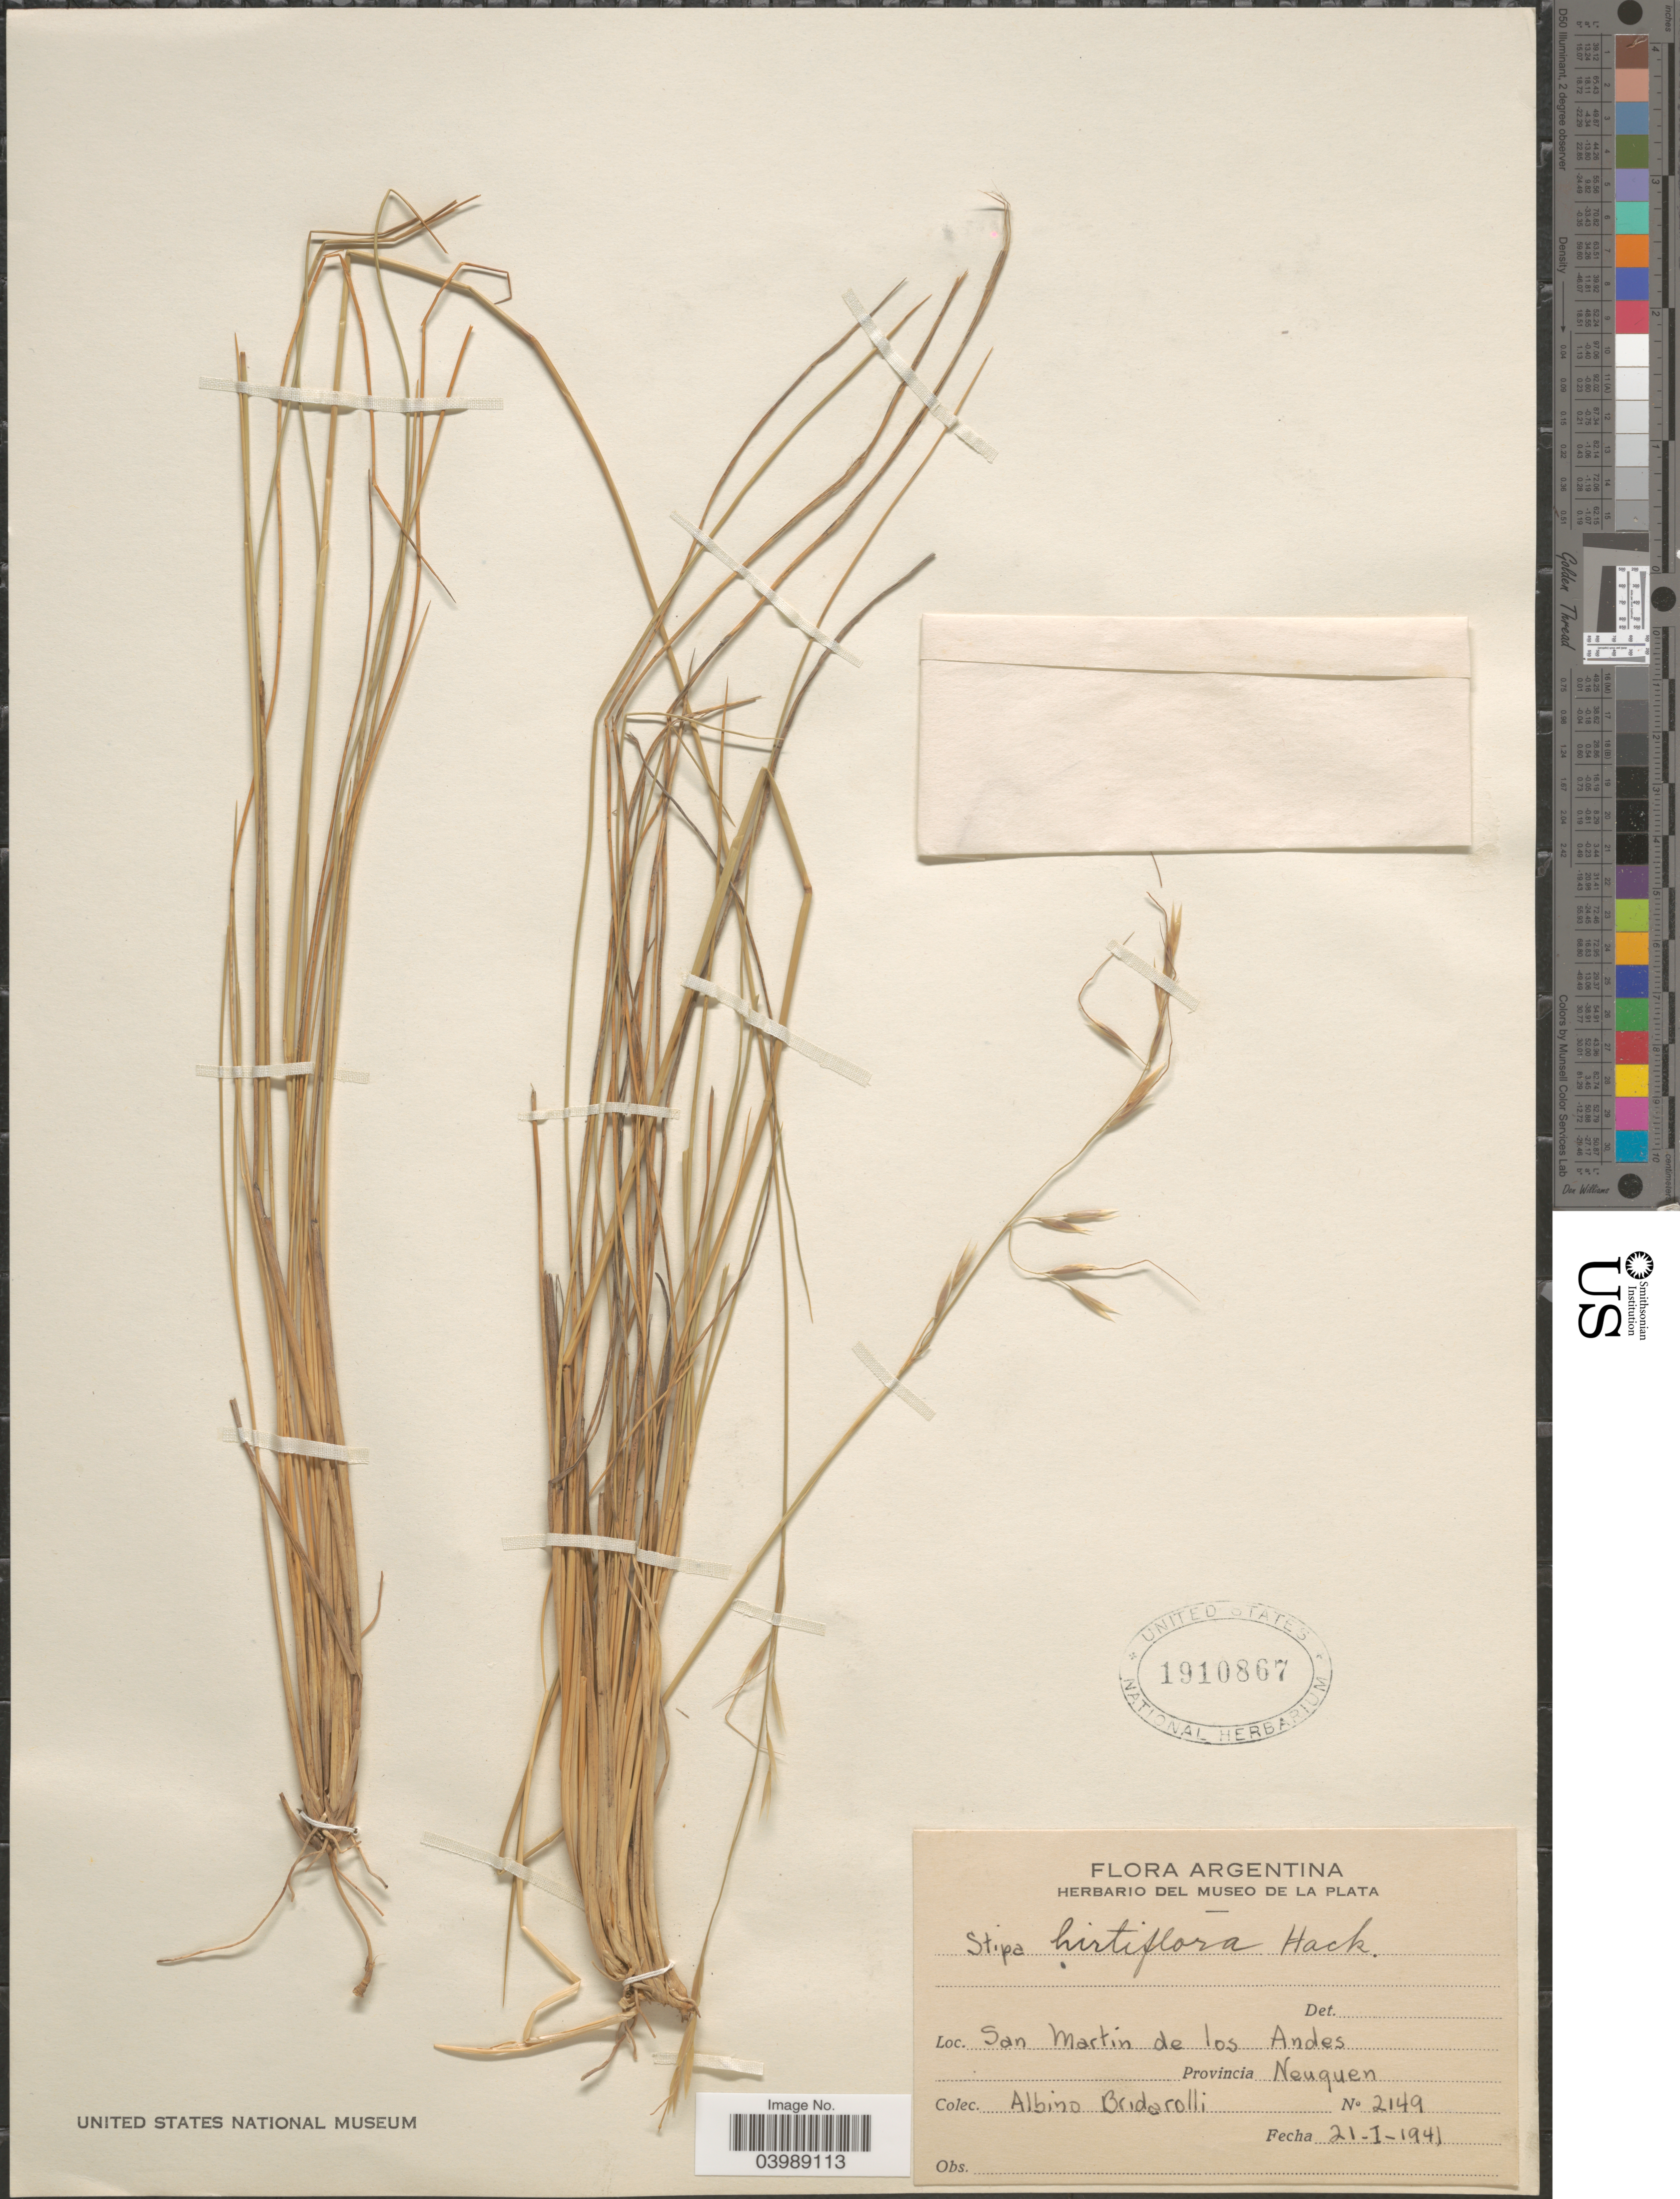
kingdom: Plantae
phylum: Tracheophyta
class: Liliopsida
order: Poales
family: Poaceae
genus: Amelichloa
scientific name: Amelichloa brevipes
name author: (É. Desv.) Arriaga & Barkworth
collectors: A. Bridarolli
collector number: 2149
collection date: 1941-07-21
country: Argentina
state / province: Neuquen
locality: San Martín de los Andes.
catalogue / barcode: US 1910867